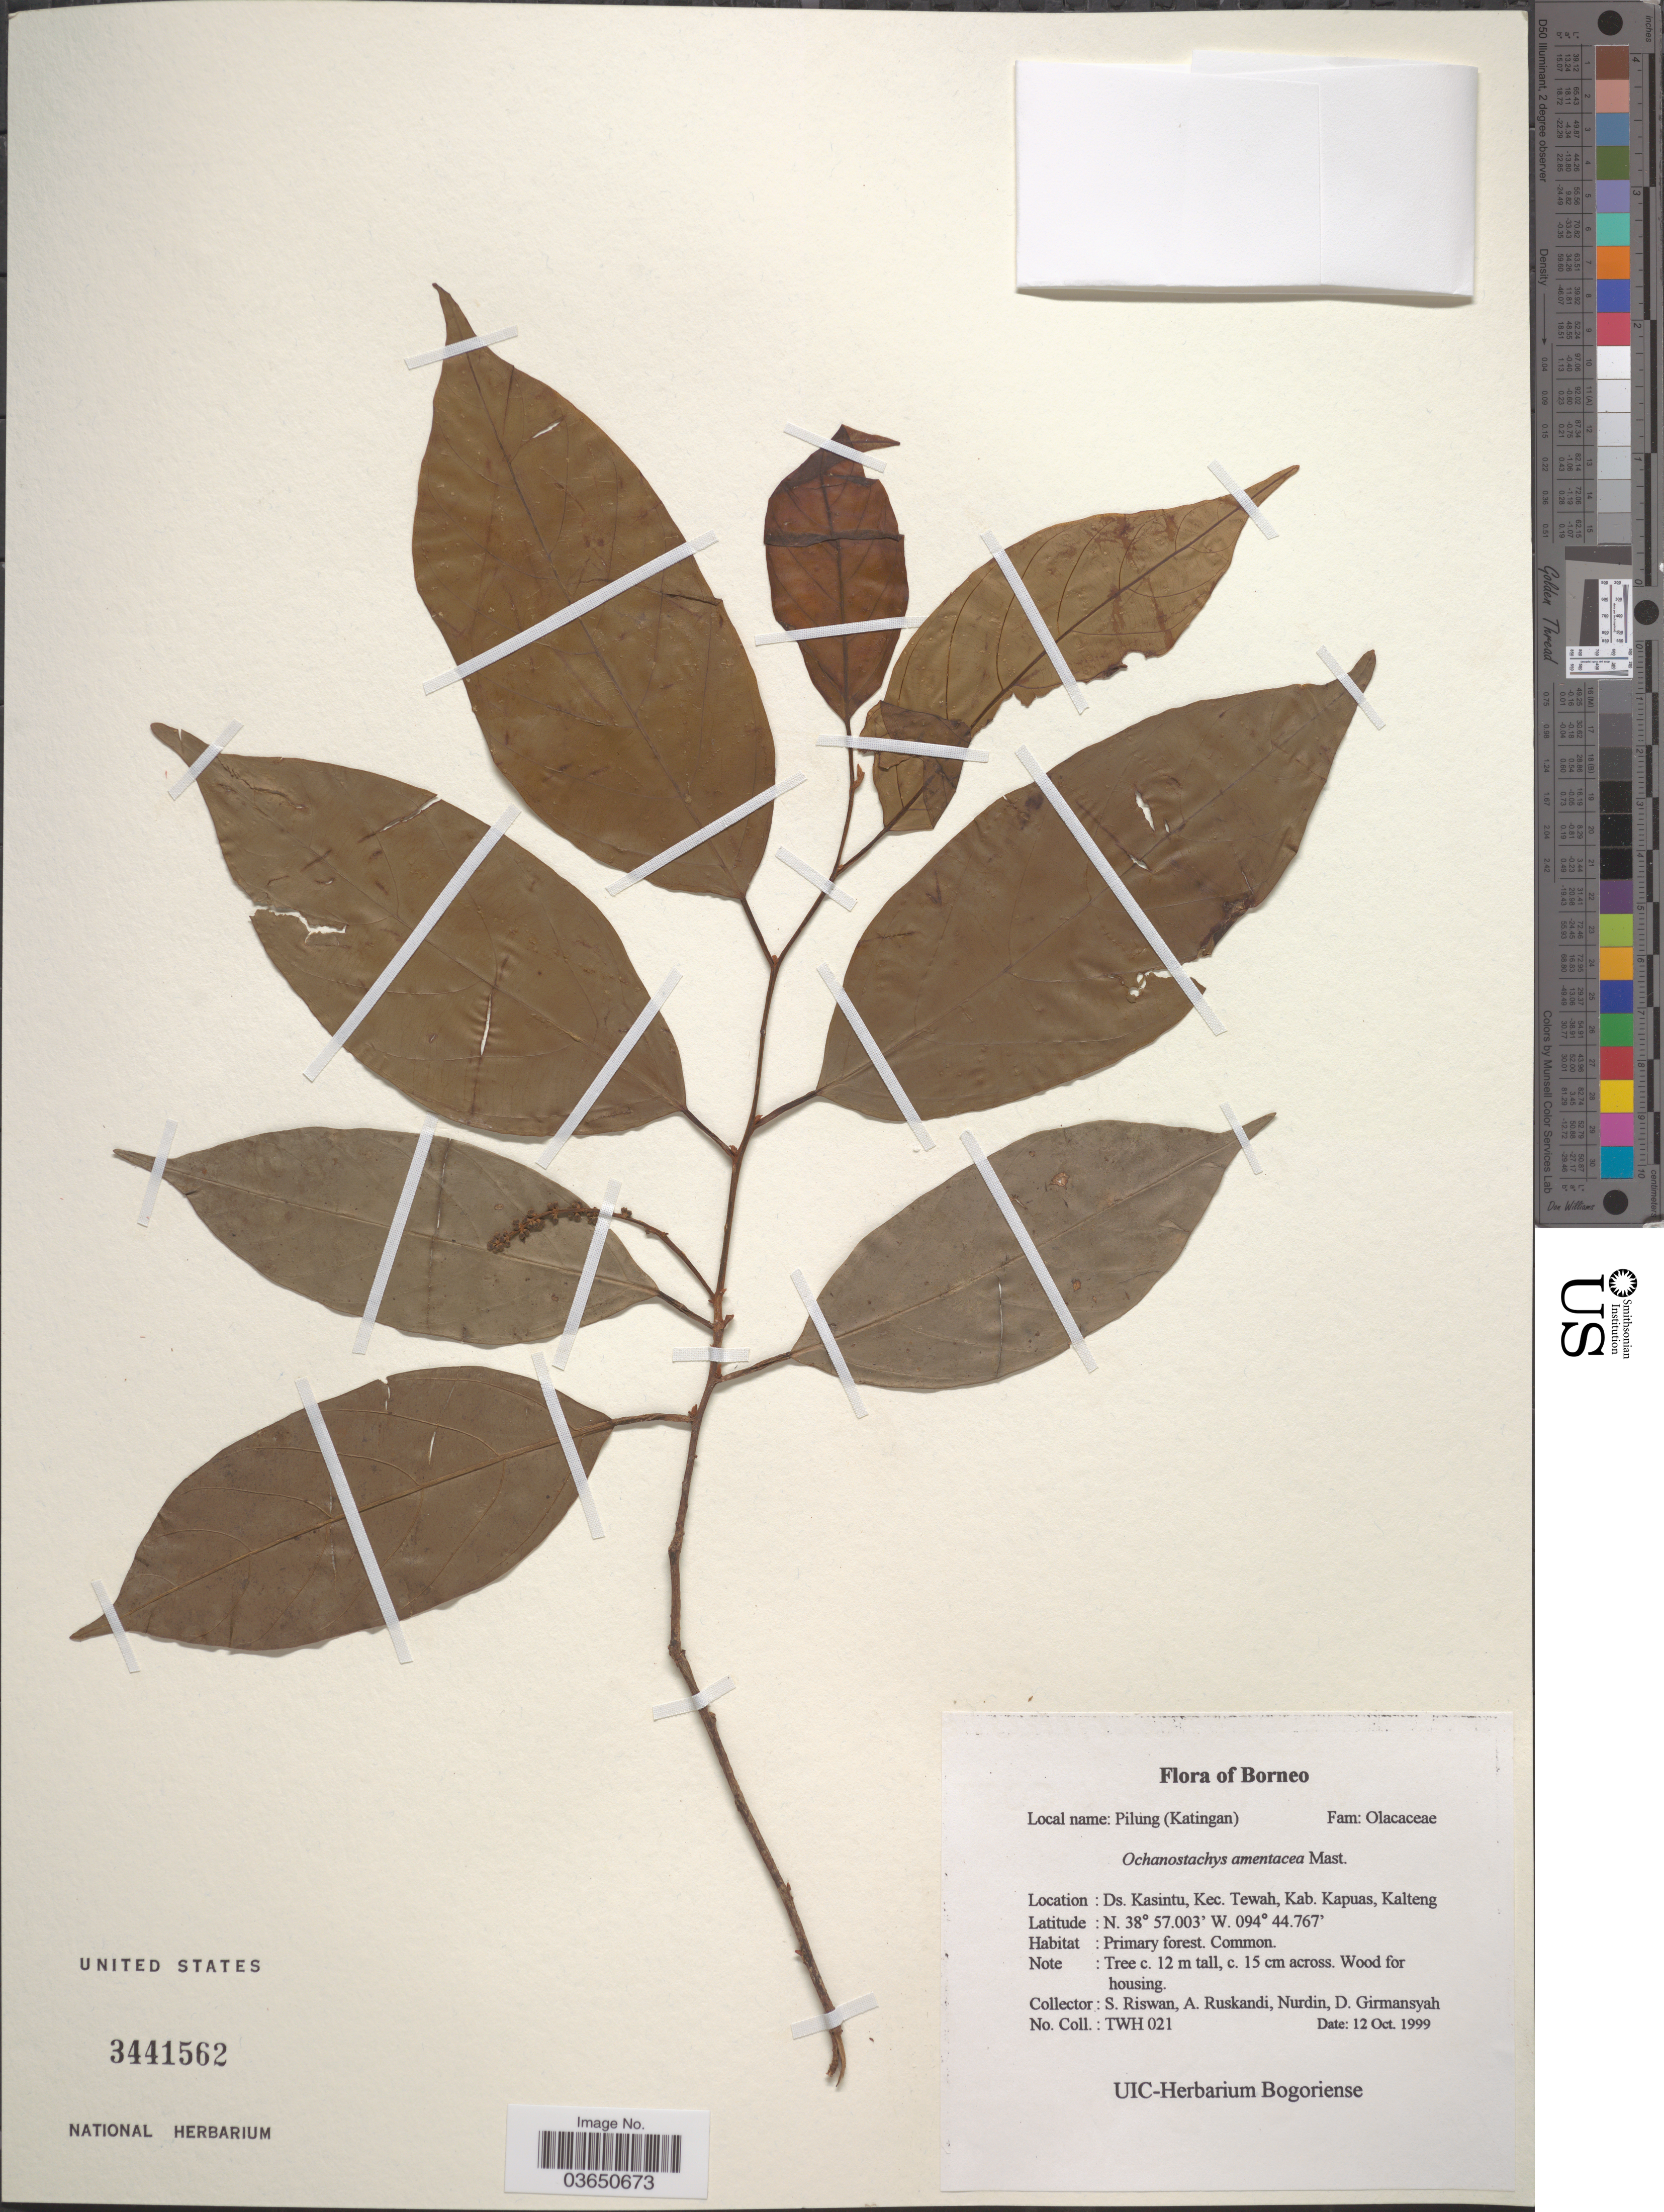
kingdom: Plantae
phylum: Tracheophyta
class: Magnoliopsida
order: Santalales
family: Coulaceae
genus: Ochanostachys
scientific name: Ochanostachys amentacea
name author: Mast.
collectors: S. Riswan, A. Ruskandi, Nurdin, D. & D. Girmansyah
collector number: TWH021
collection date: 1999-10-12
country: Indonesia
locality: Borneo. Ds. Kasintu, Kec. Tewah, Kab. Kapuas, Kalteng.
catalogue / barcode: US 3441562